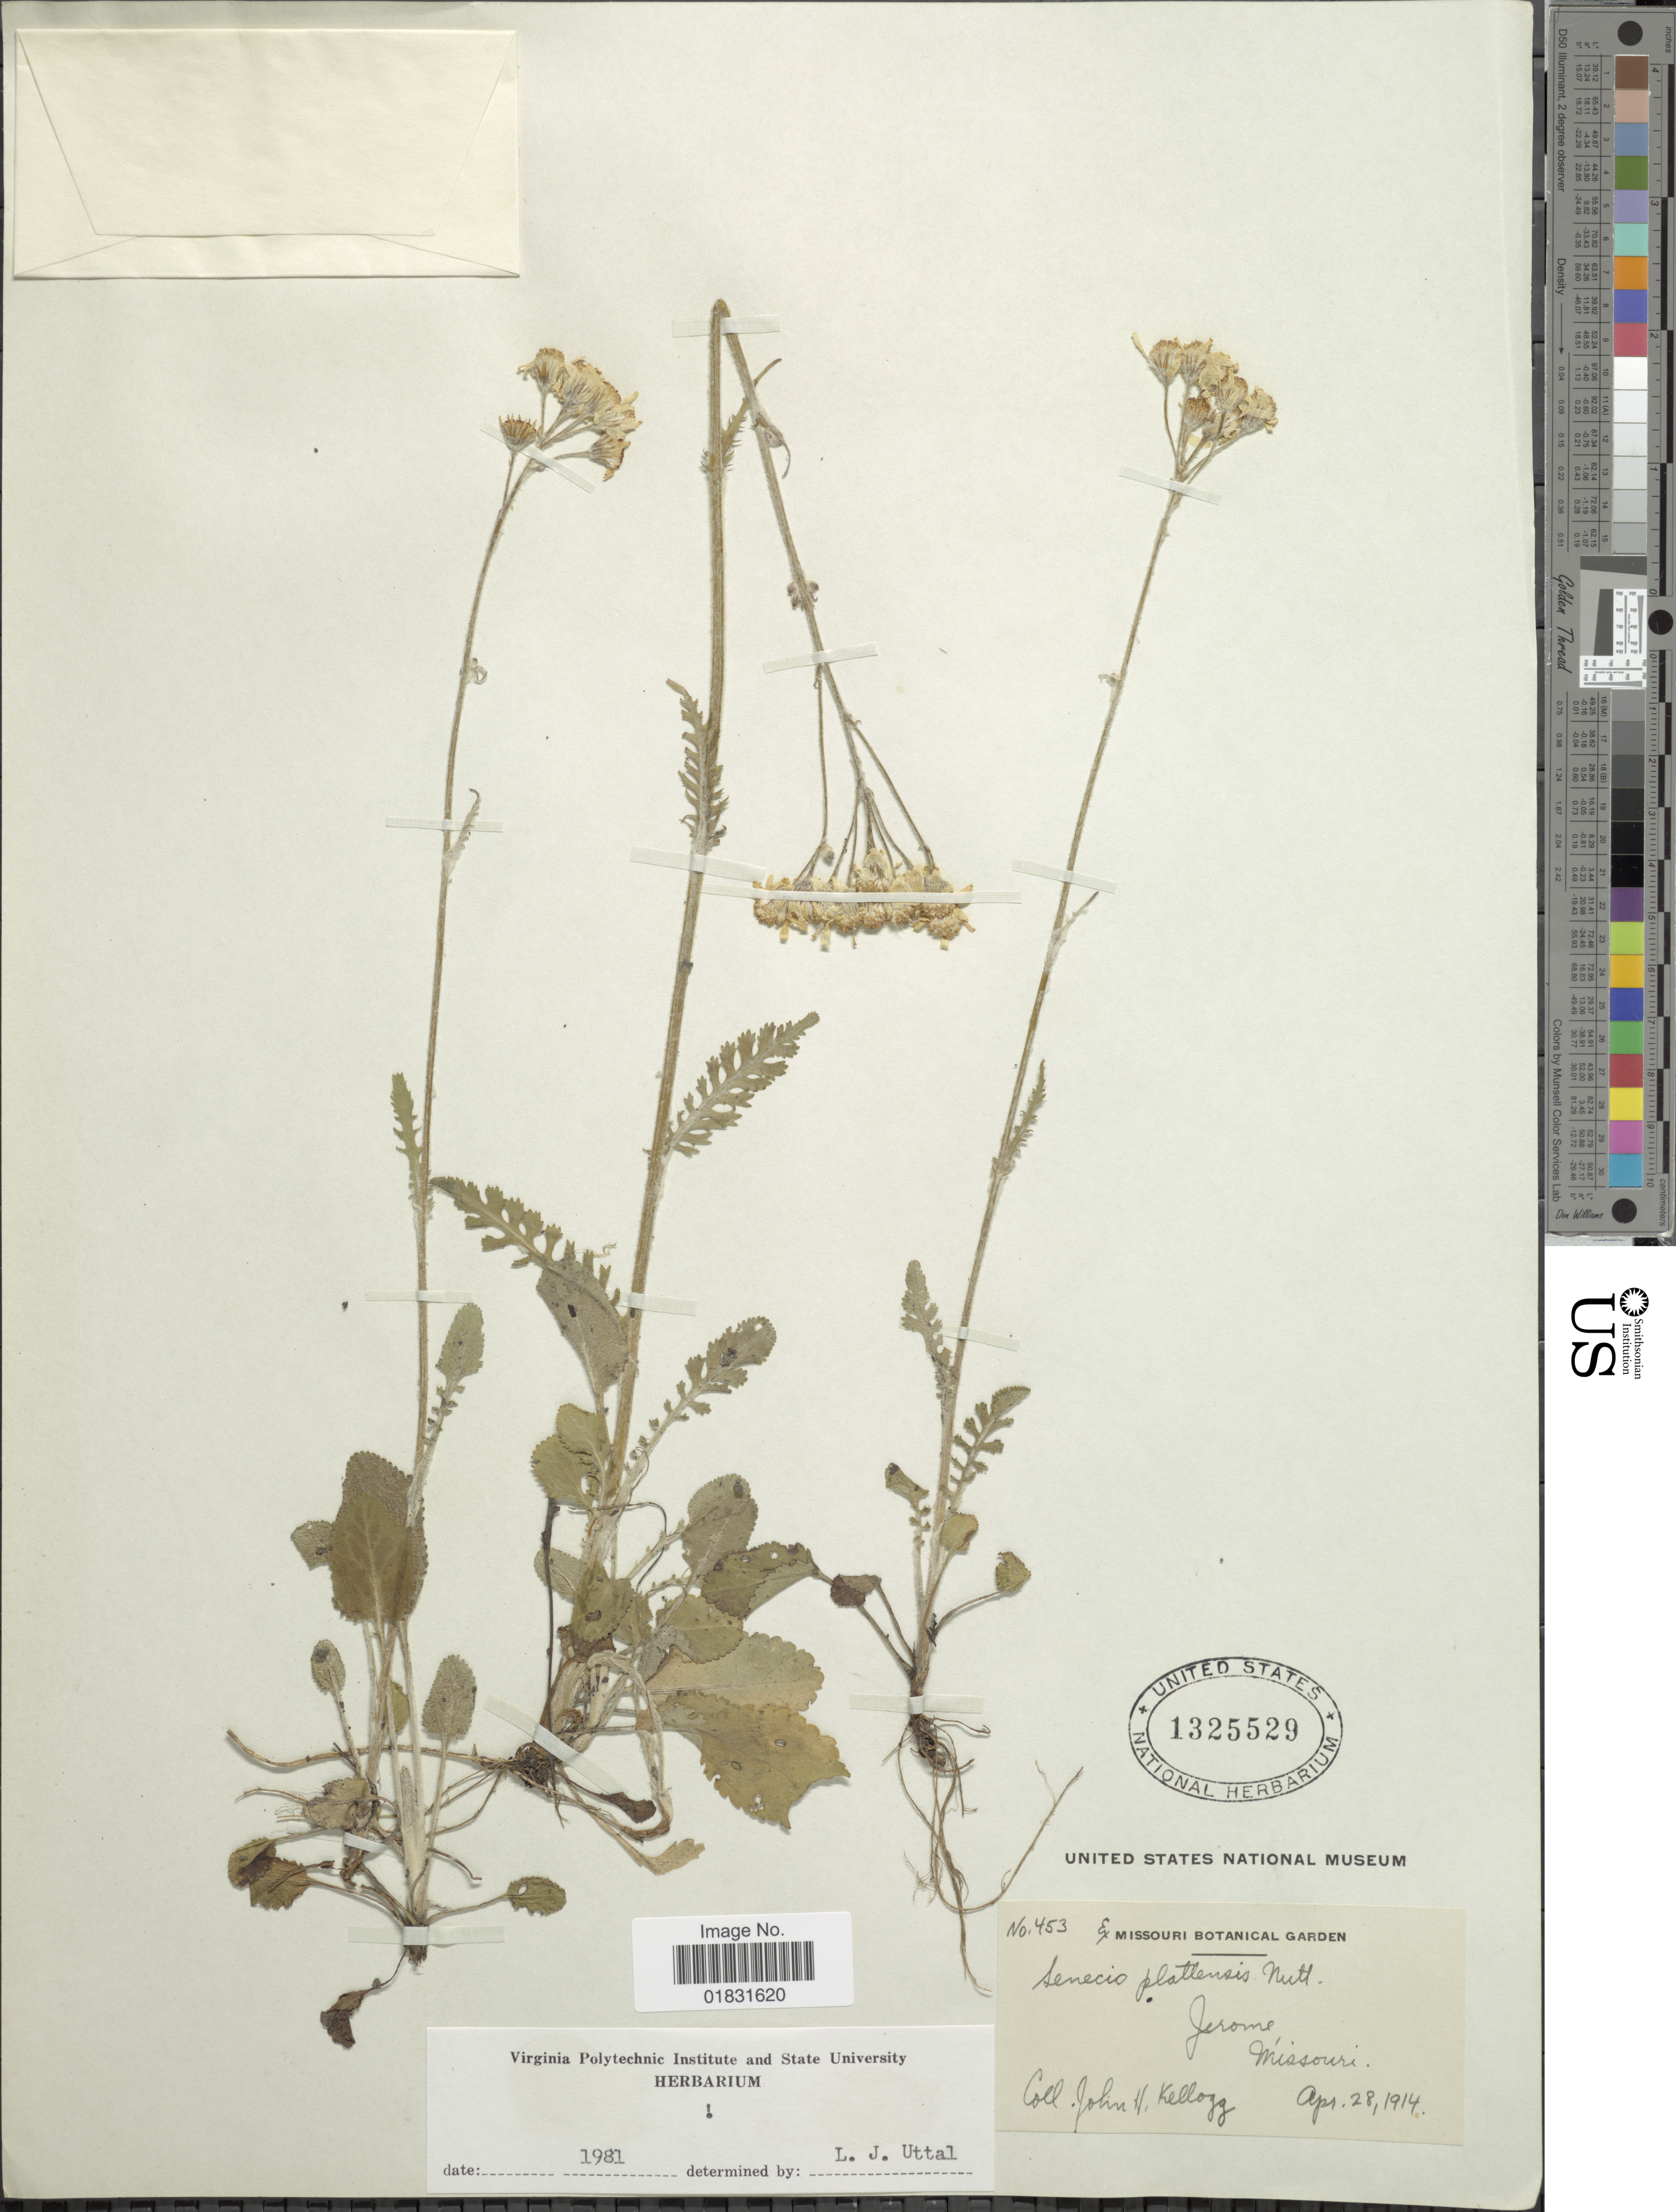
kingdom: Plantae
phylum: Tracheophyta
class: Magnoliopsida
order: Asterales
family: Asteraceae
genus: Packera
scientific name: Packera plattensis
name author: W.A. Weber & Á. Löve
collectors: J. H. Kellogg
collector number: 453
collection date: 1914-04-28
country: United States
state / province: Missouri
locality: Jerome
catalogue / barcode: US 1325529